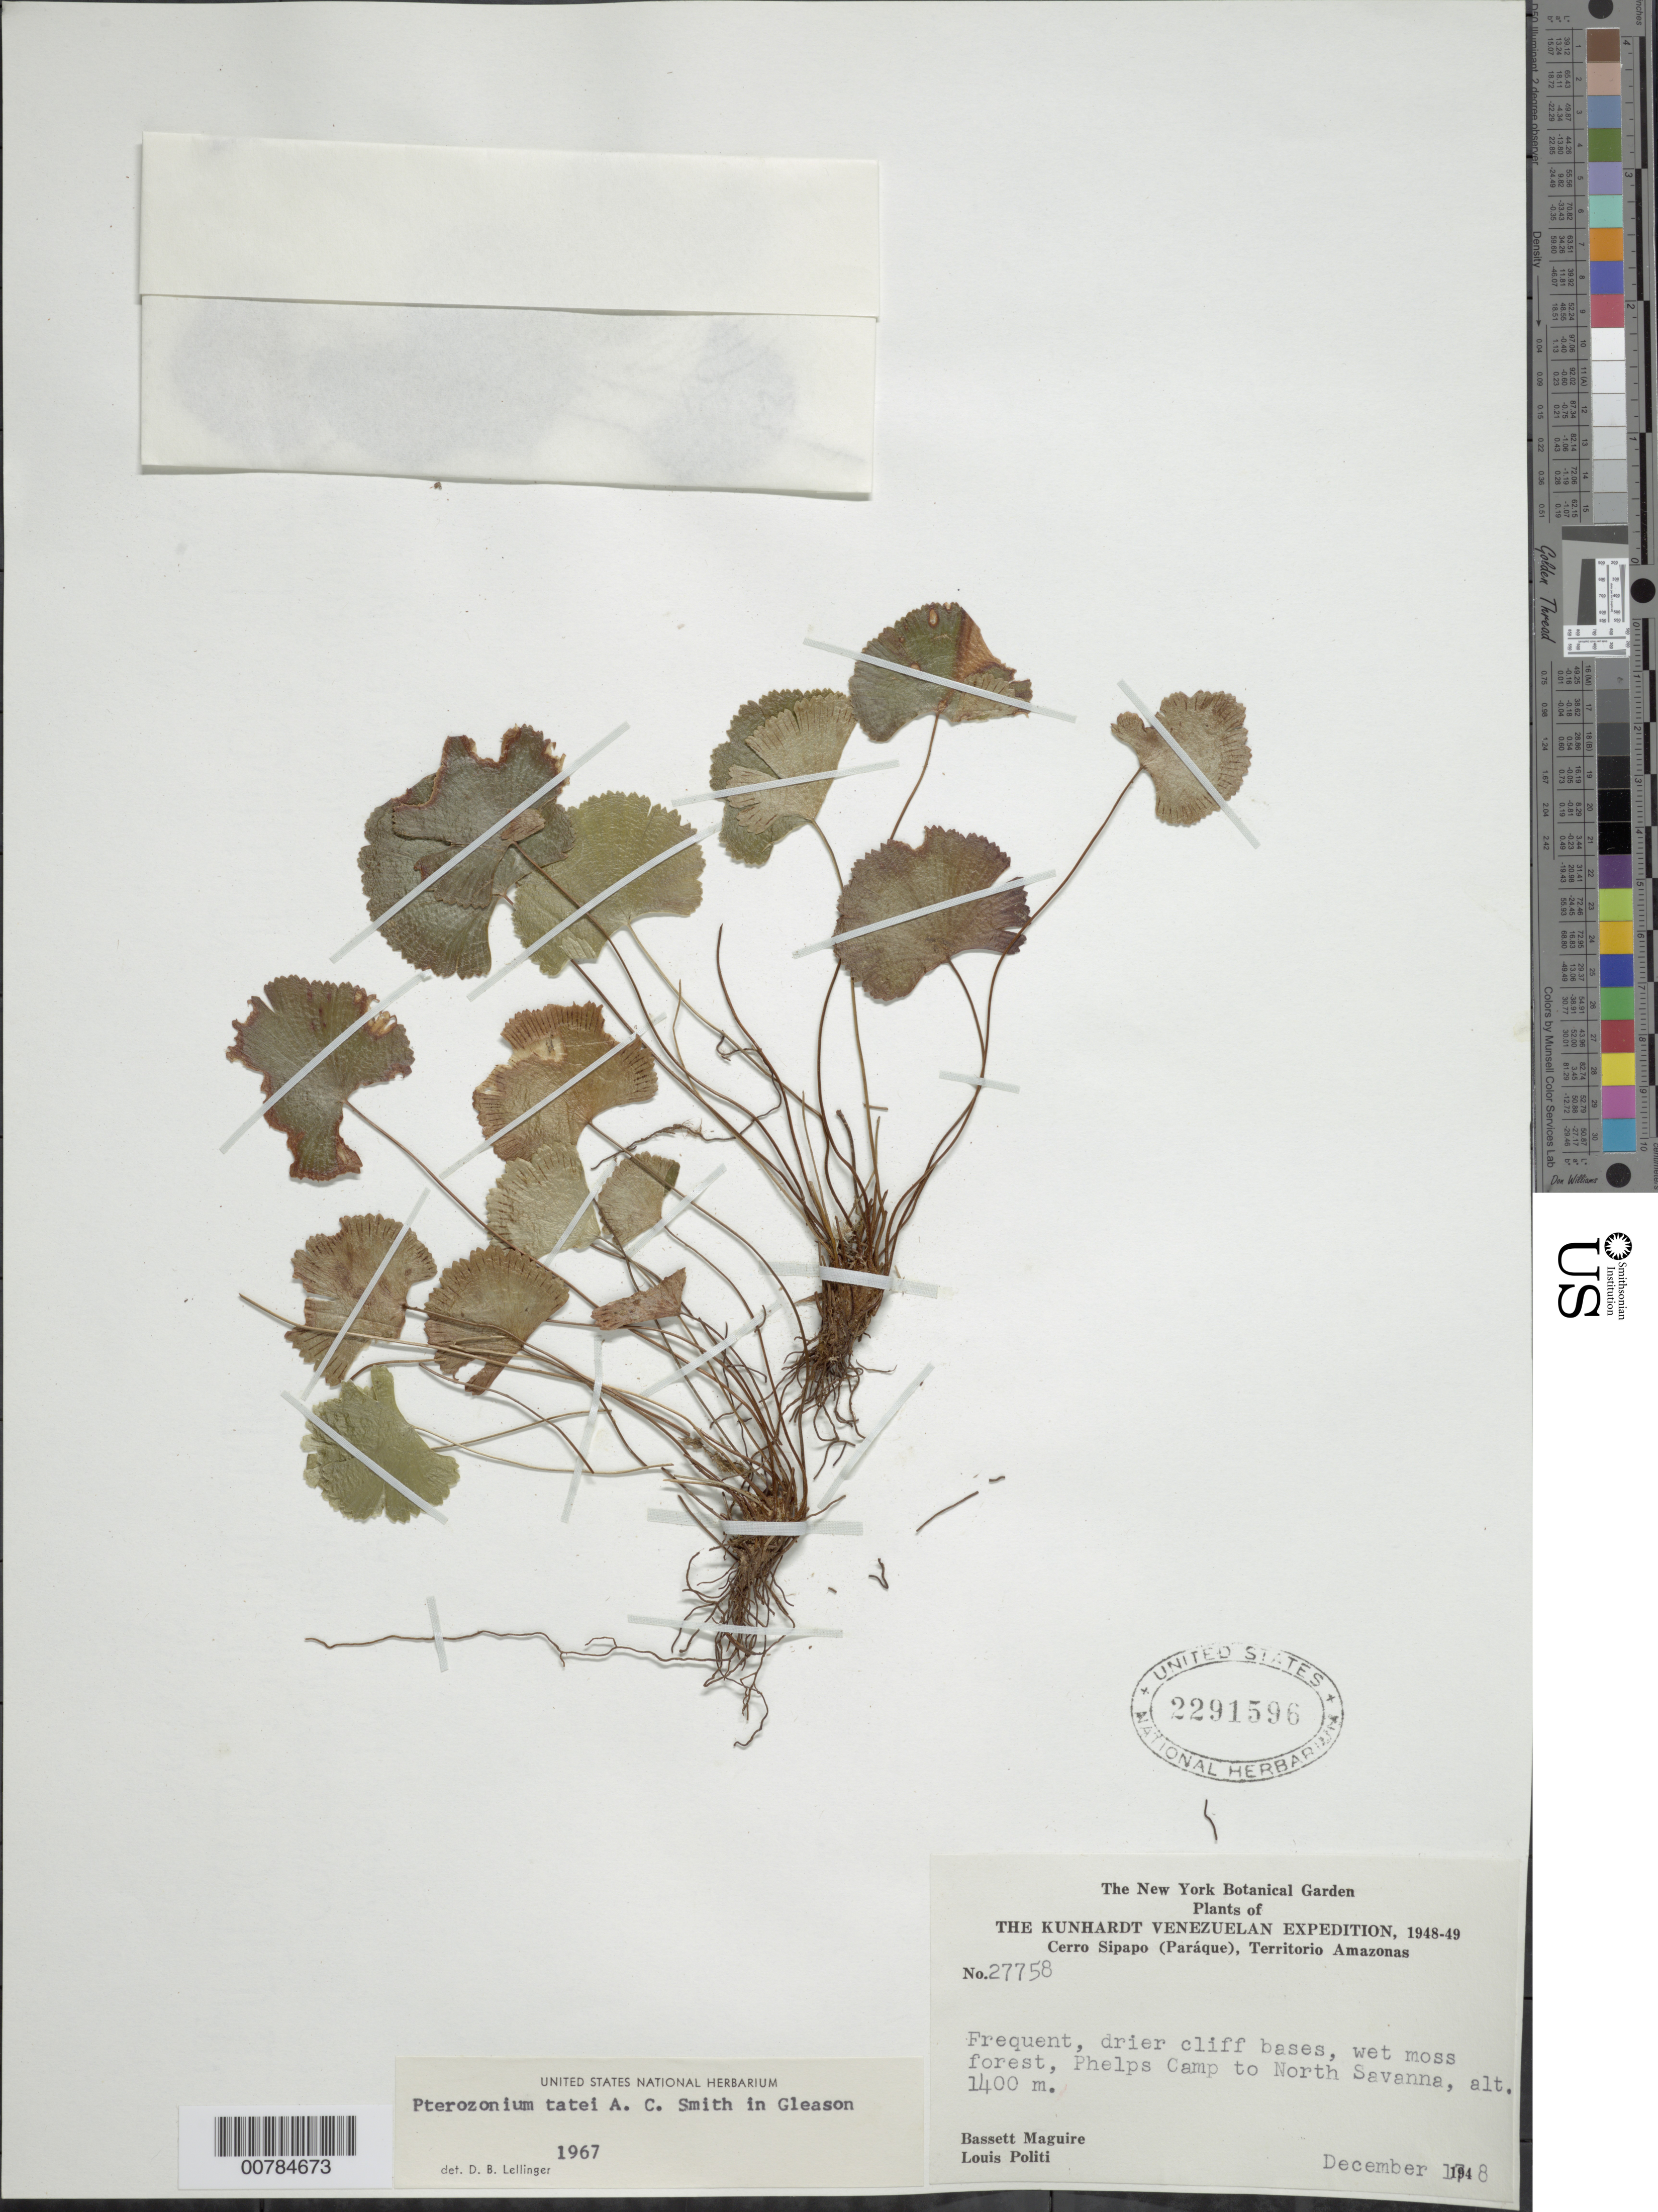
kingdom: Plantae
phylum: Tracheophyta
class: Polypodiopsida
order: Polypodiales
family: Pteridaceae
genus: Pterozonium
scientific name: Pterozonium tatei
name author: A.C. Sm.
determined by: Lellinger, David B., (BOT), Smithsonian Institution - National Museum of Natural History (UNITED STATES)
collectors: B. Maguire & L. Politi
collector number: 27758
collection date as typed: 18-Dec-48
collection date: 1948-12-18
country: Venezuela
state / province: Amazonas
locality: Cerro Sipapo (Paráque), Phelps Camp to North Savanna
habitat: Drier cliff bases, wet moss forest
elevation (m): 1400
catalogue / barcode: US 2291596